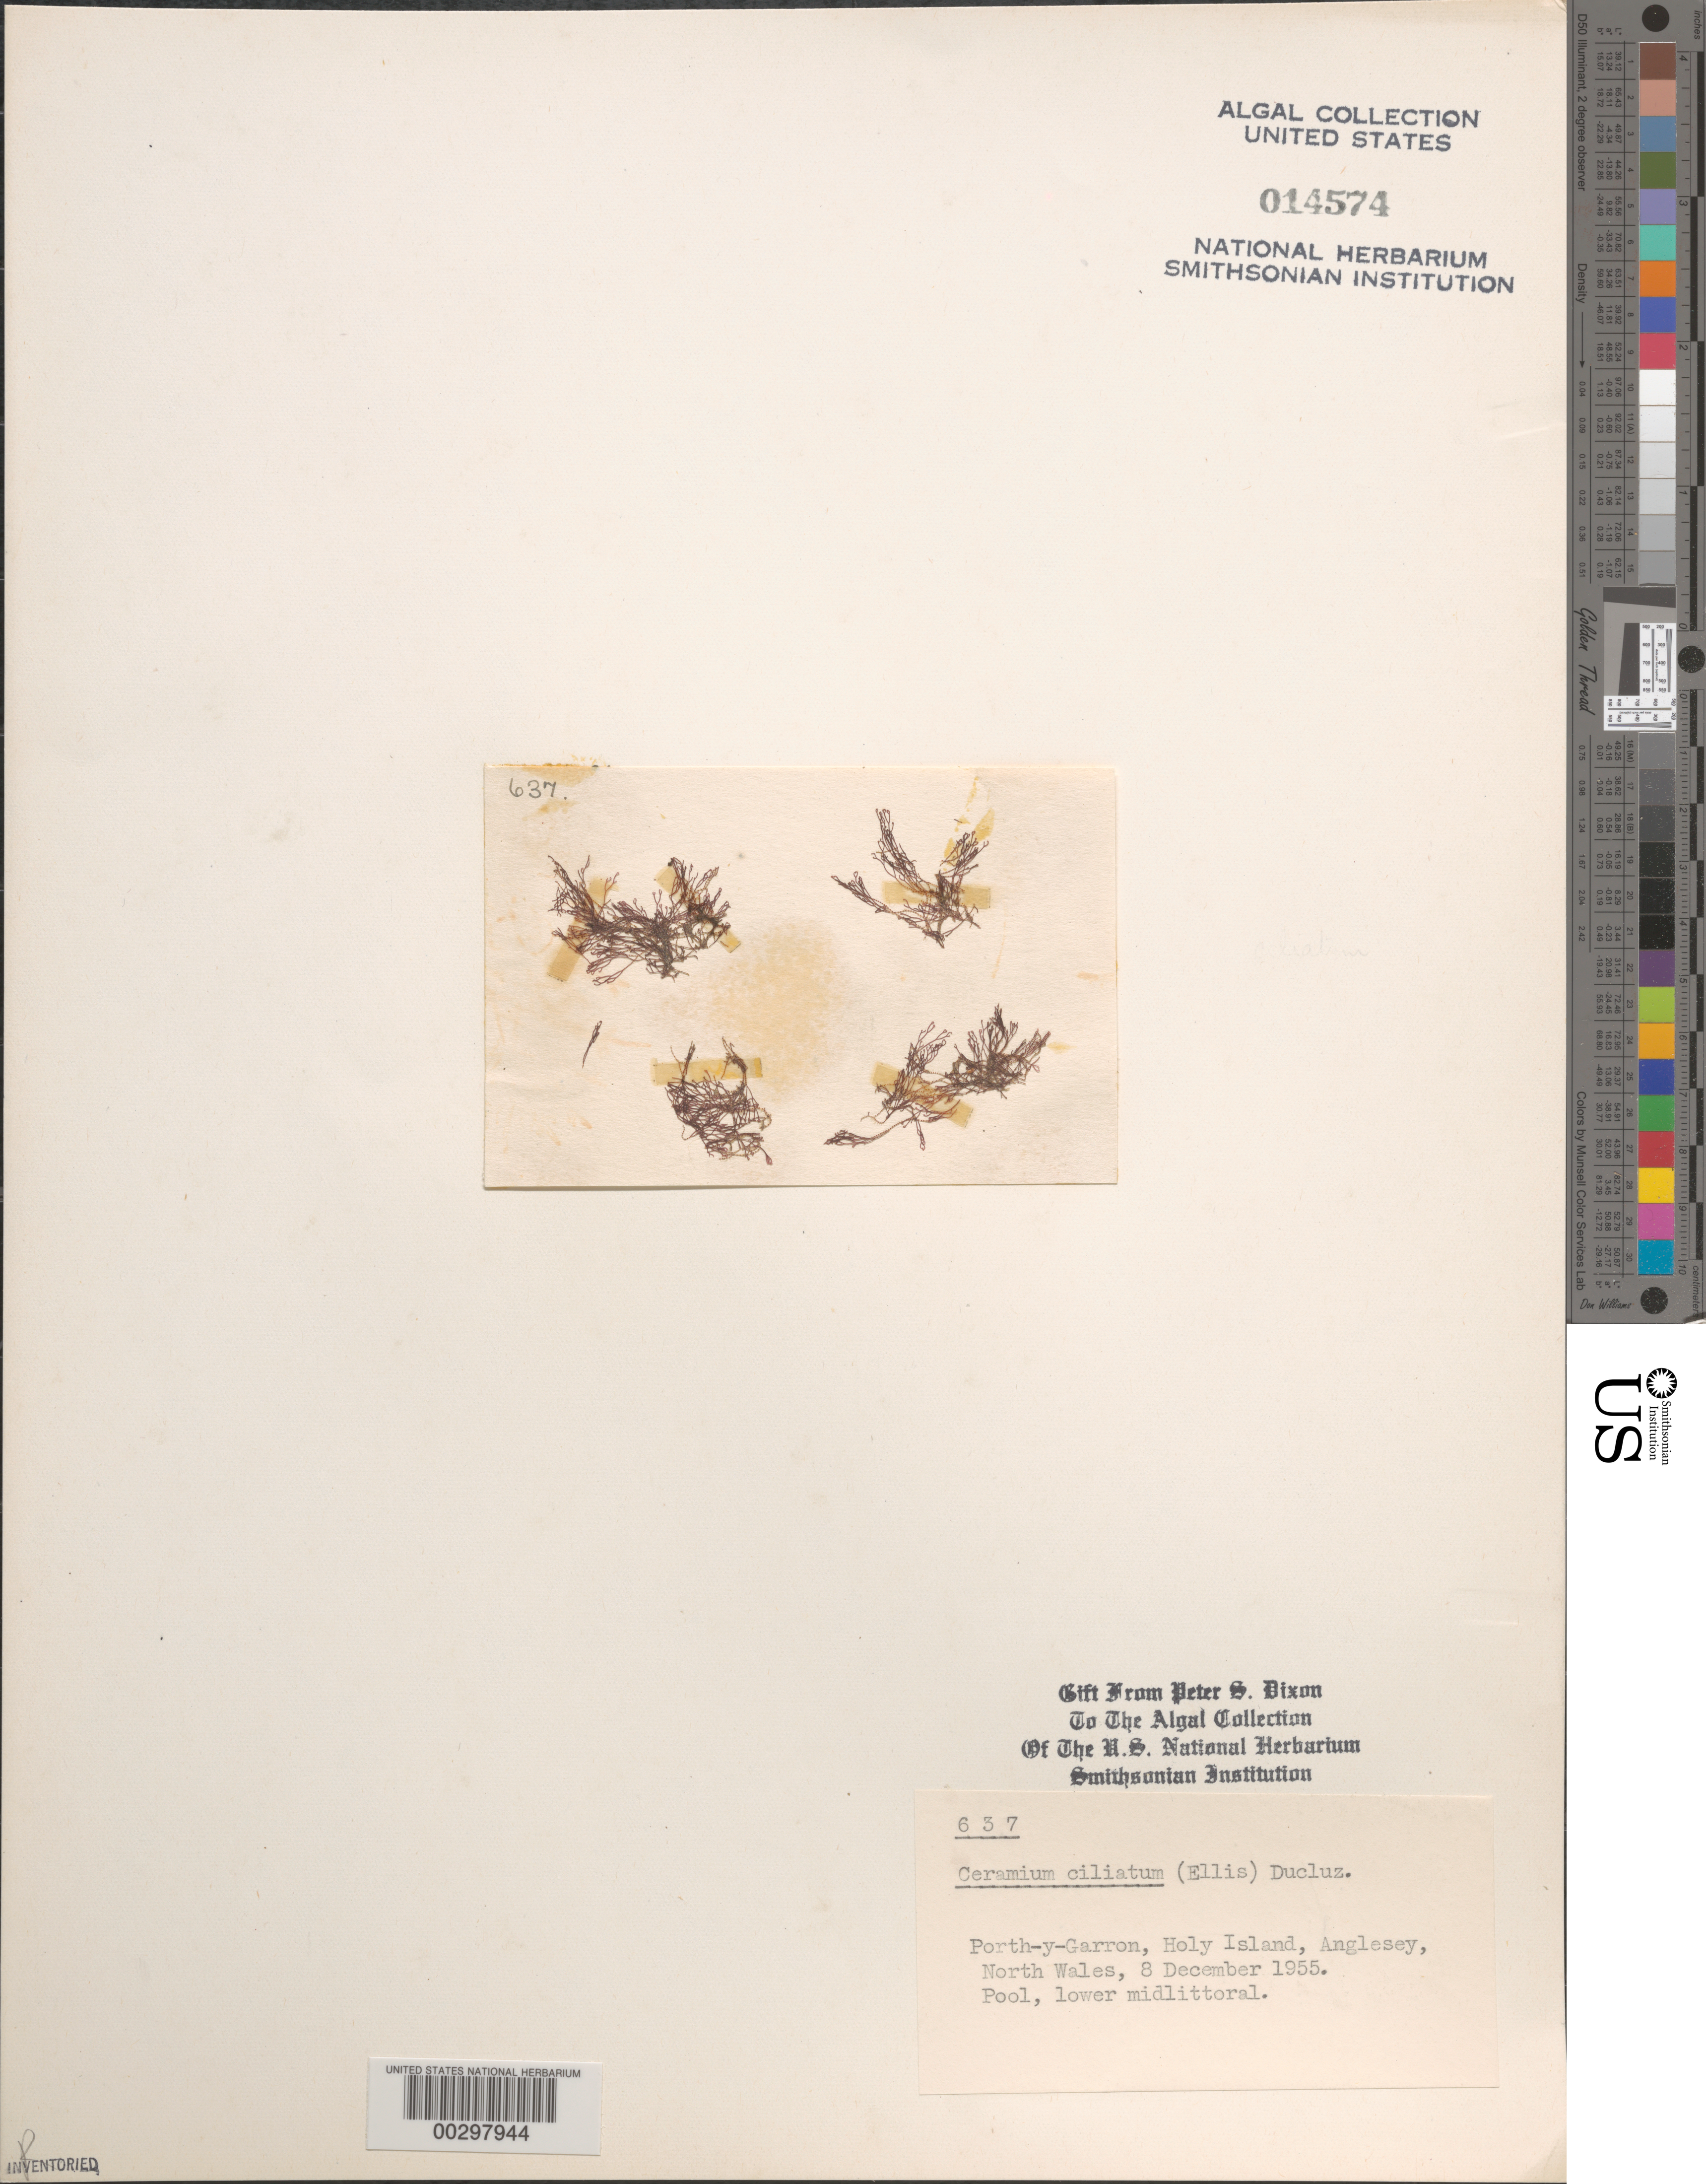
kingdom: Plantae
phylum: Rhodophyta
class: Florideophyceae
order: Ceramiales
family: Ceramiaceae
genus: Ceramium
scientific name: Ceramium ciliatum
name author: (J. Ellis) Ducluzeau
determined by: Dixon, P. S.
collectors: P. S. Dixon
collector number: PSD 637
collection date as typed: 08 Dec 1955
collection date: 1955-12-08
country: United Kingdom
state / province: Wales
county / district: Gwynedd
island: Anglesey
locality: Porth-y-garron, Holy Island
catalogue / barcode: US 14574